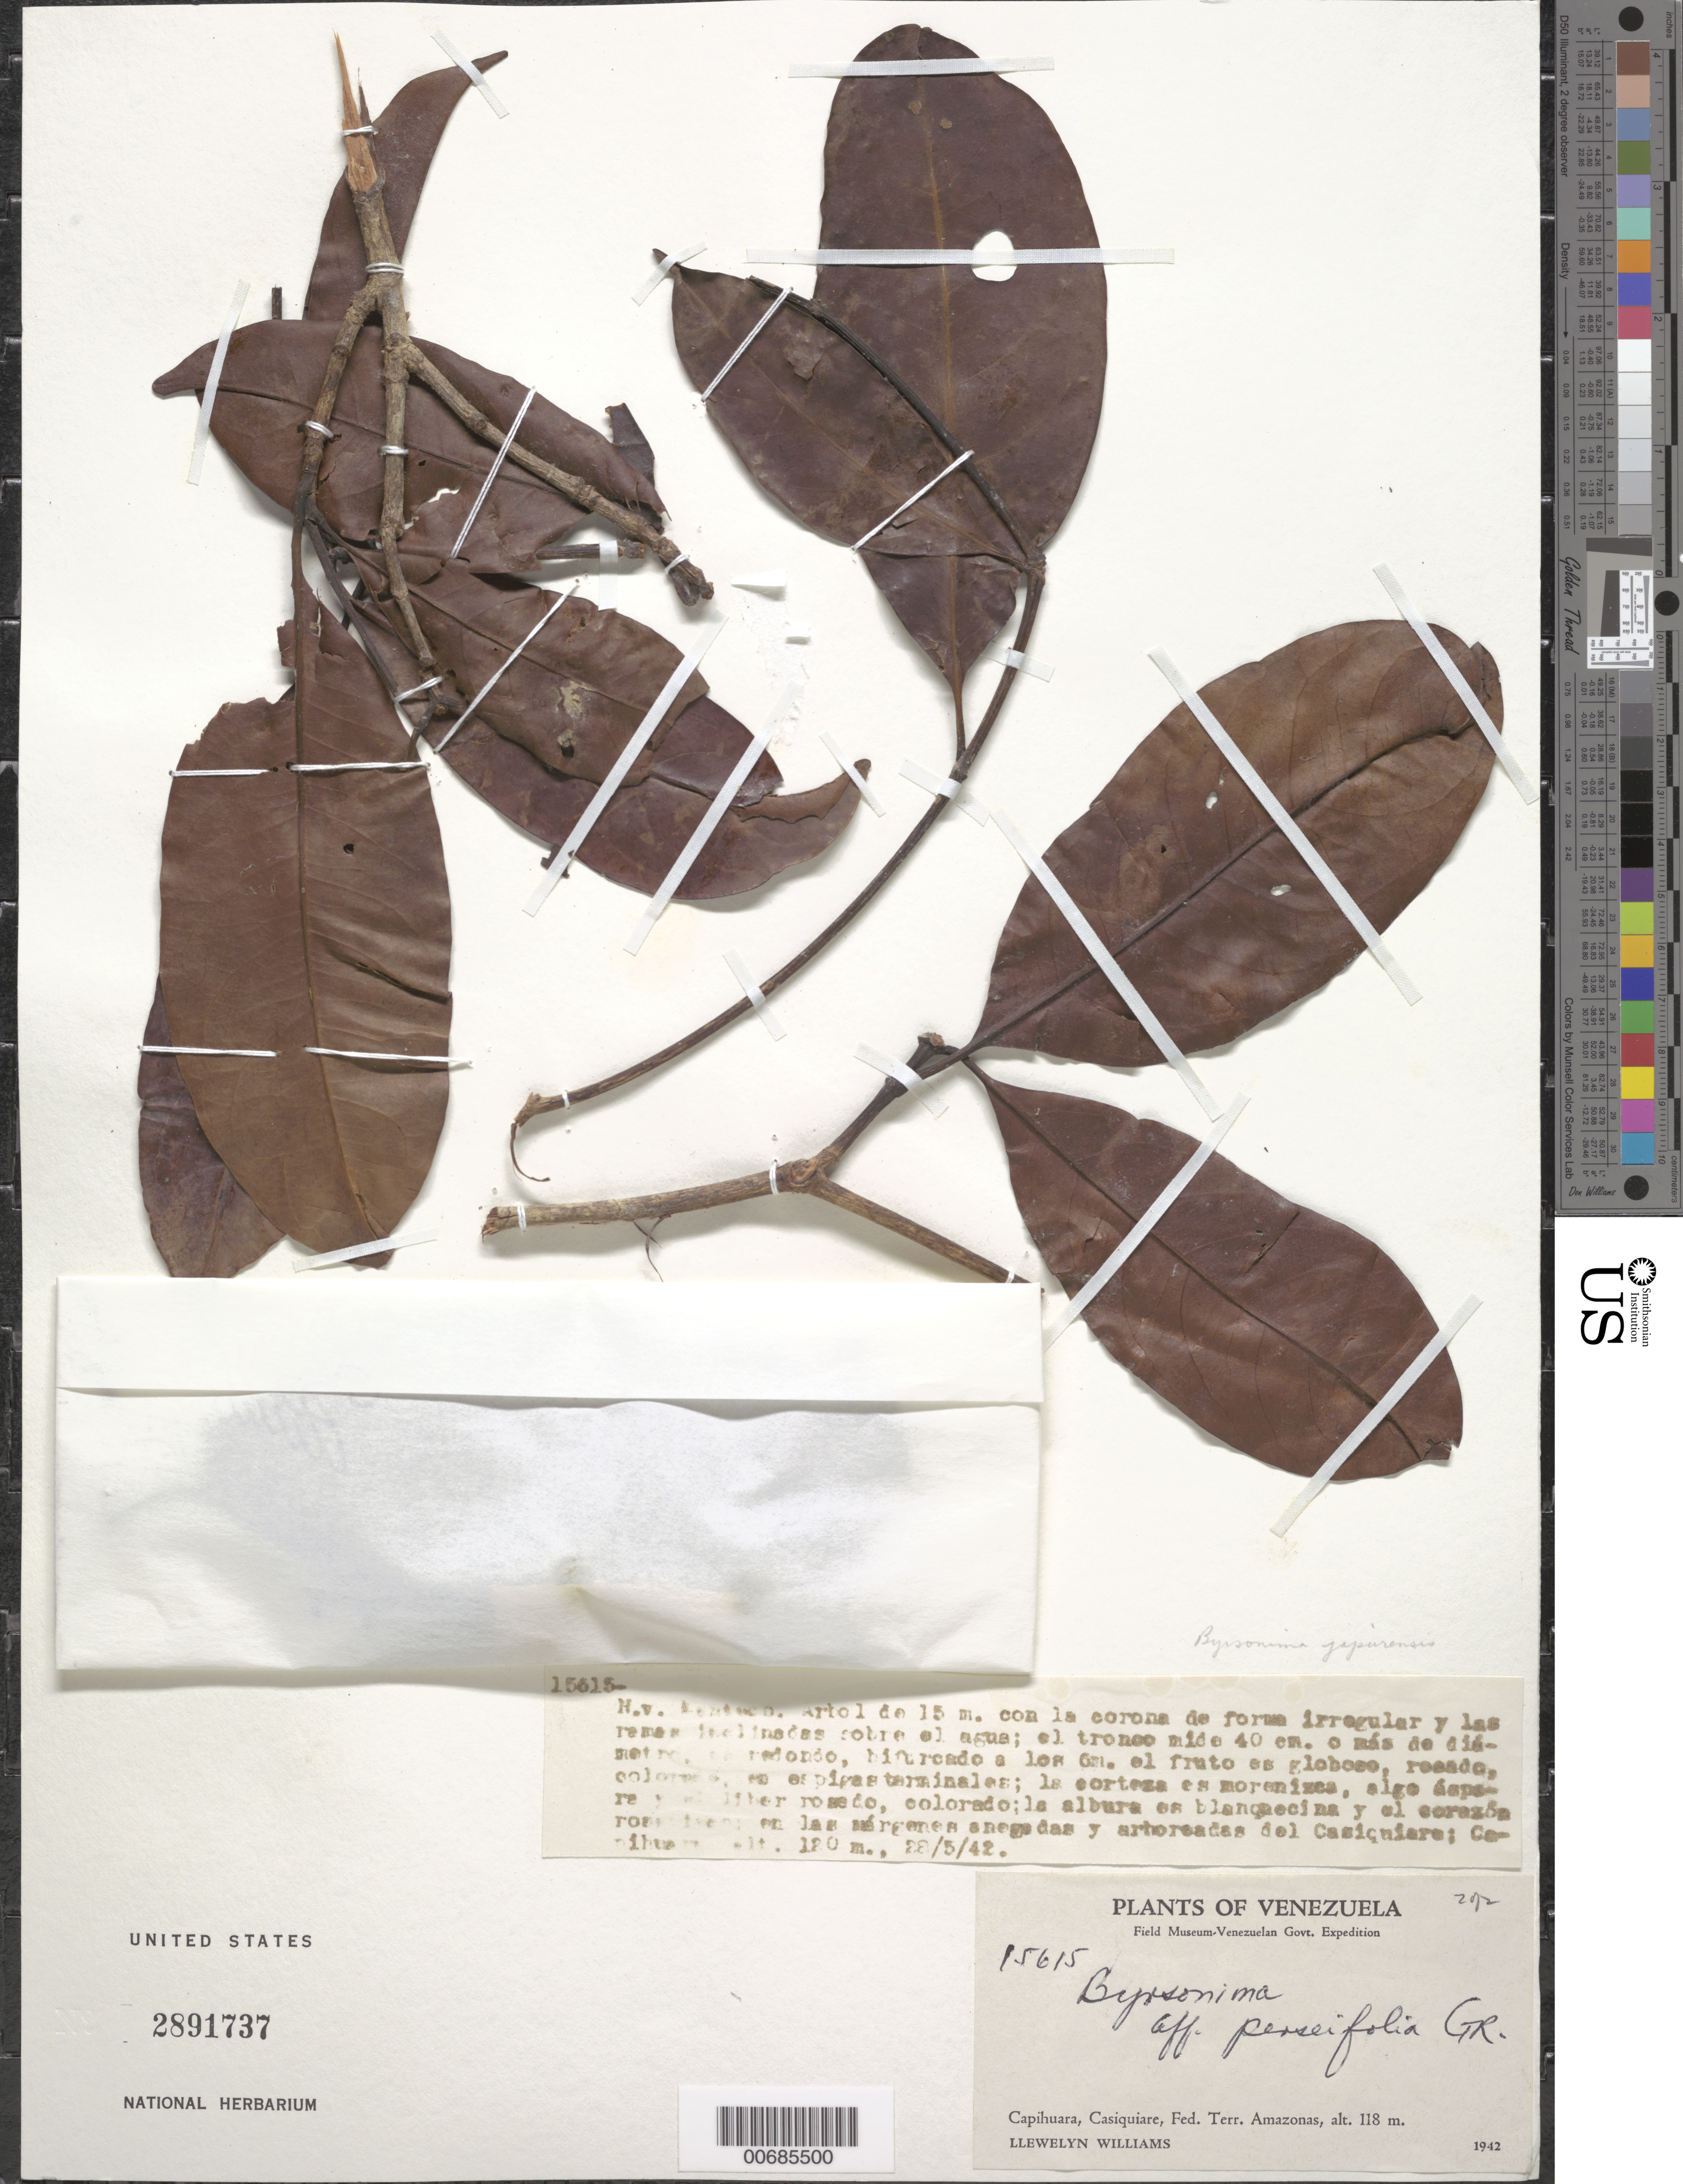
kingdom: Plantae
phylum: Tracheophyta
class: Magnoliopsida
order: Malpighiales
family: Malpighiaceae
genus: Byrsonima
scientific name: Byrsonima japurensis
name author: A. Juss.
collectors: Ll. Williams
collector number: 15615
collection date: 1942-05-28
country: Venezuela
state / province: Amazonas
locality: [illegible text] en las márgenes anegadas y arboreadas del Casiquiare; Capihuara. Fed. Terr. Amazonas.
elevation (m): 118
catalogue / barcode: US 2891737